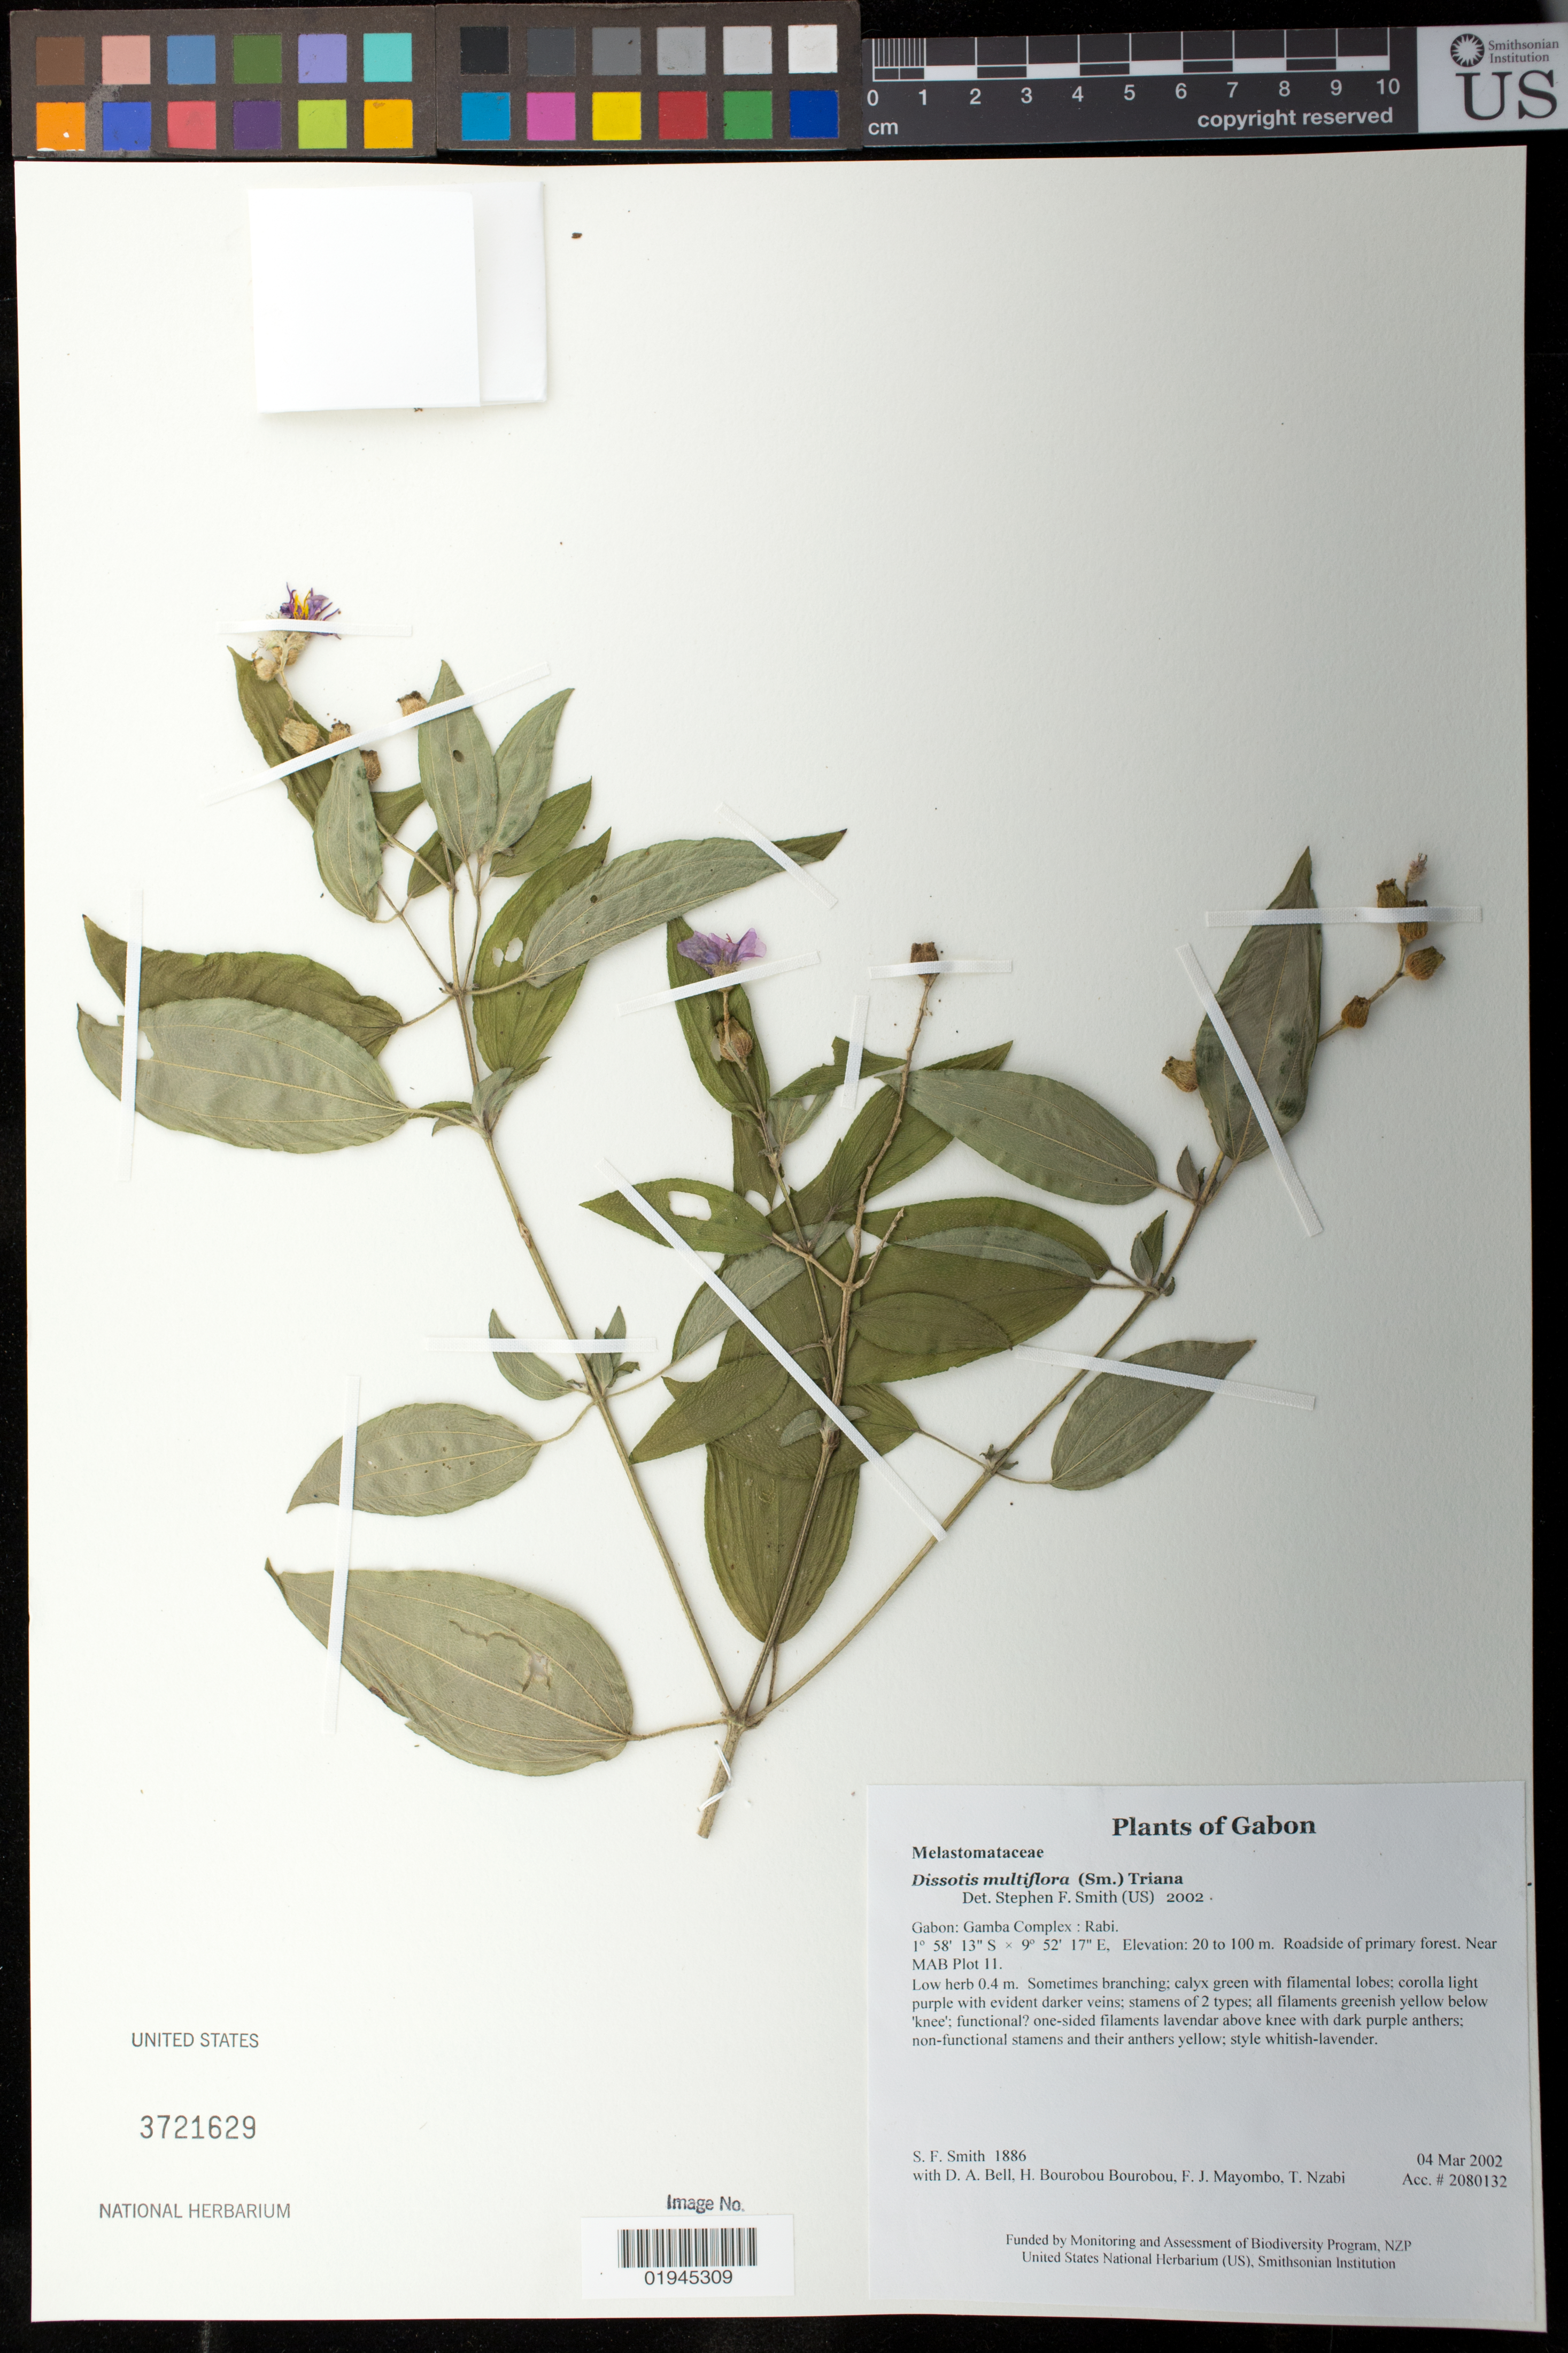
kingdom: Plantae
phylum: Tracheophyta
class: Magnoliopsida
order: Myrtales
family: Melastomataceae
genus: Dupineta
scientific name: Dupineta multiflora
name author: Raf.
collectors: S.F. Smith, D. A. Bell, H. Bourobou Bourobou & F. J. Mayombo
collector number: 1886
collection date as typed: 04 Mar 2002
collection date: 2002-03-04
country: Gabon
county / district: Gamba Complex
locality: Rabi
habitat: Roadside of primary forest. Near MAB Plot 11.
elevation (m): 20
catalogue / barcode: US 3721629